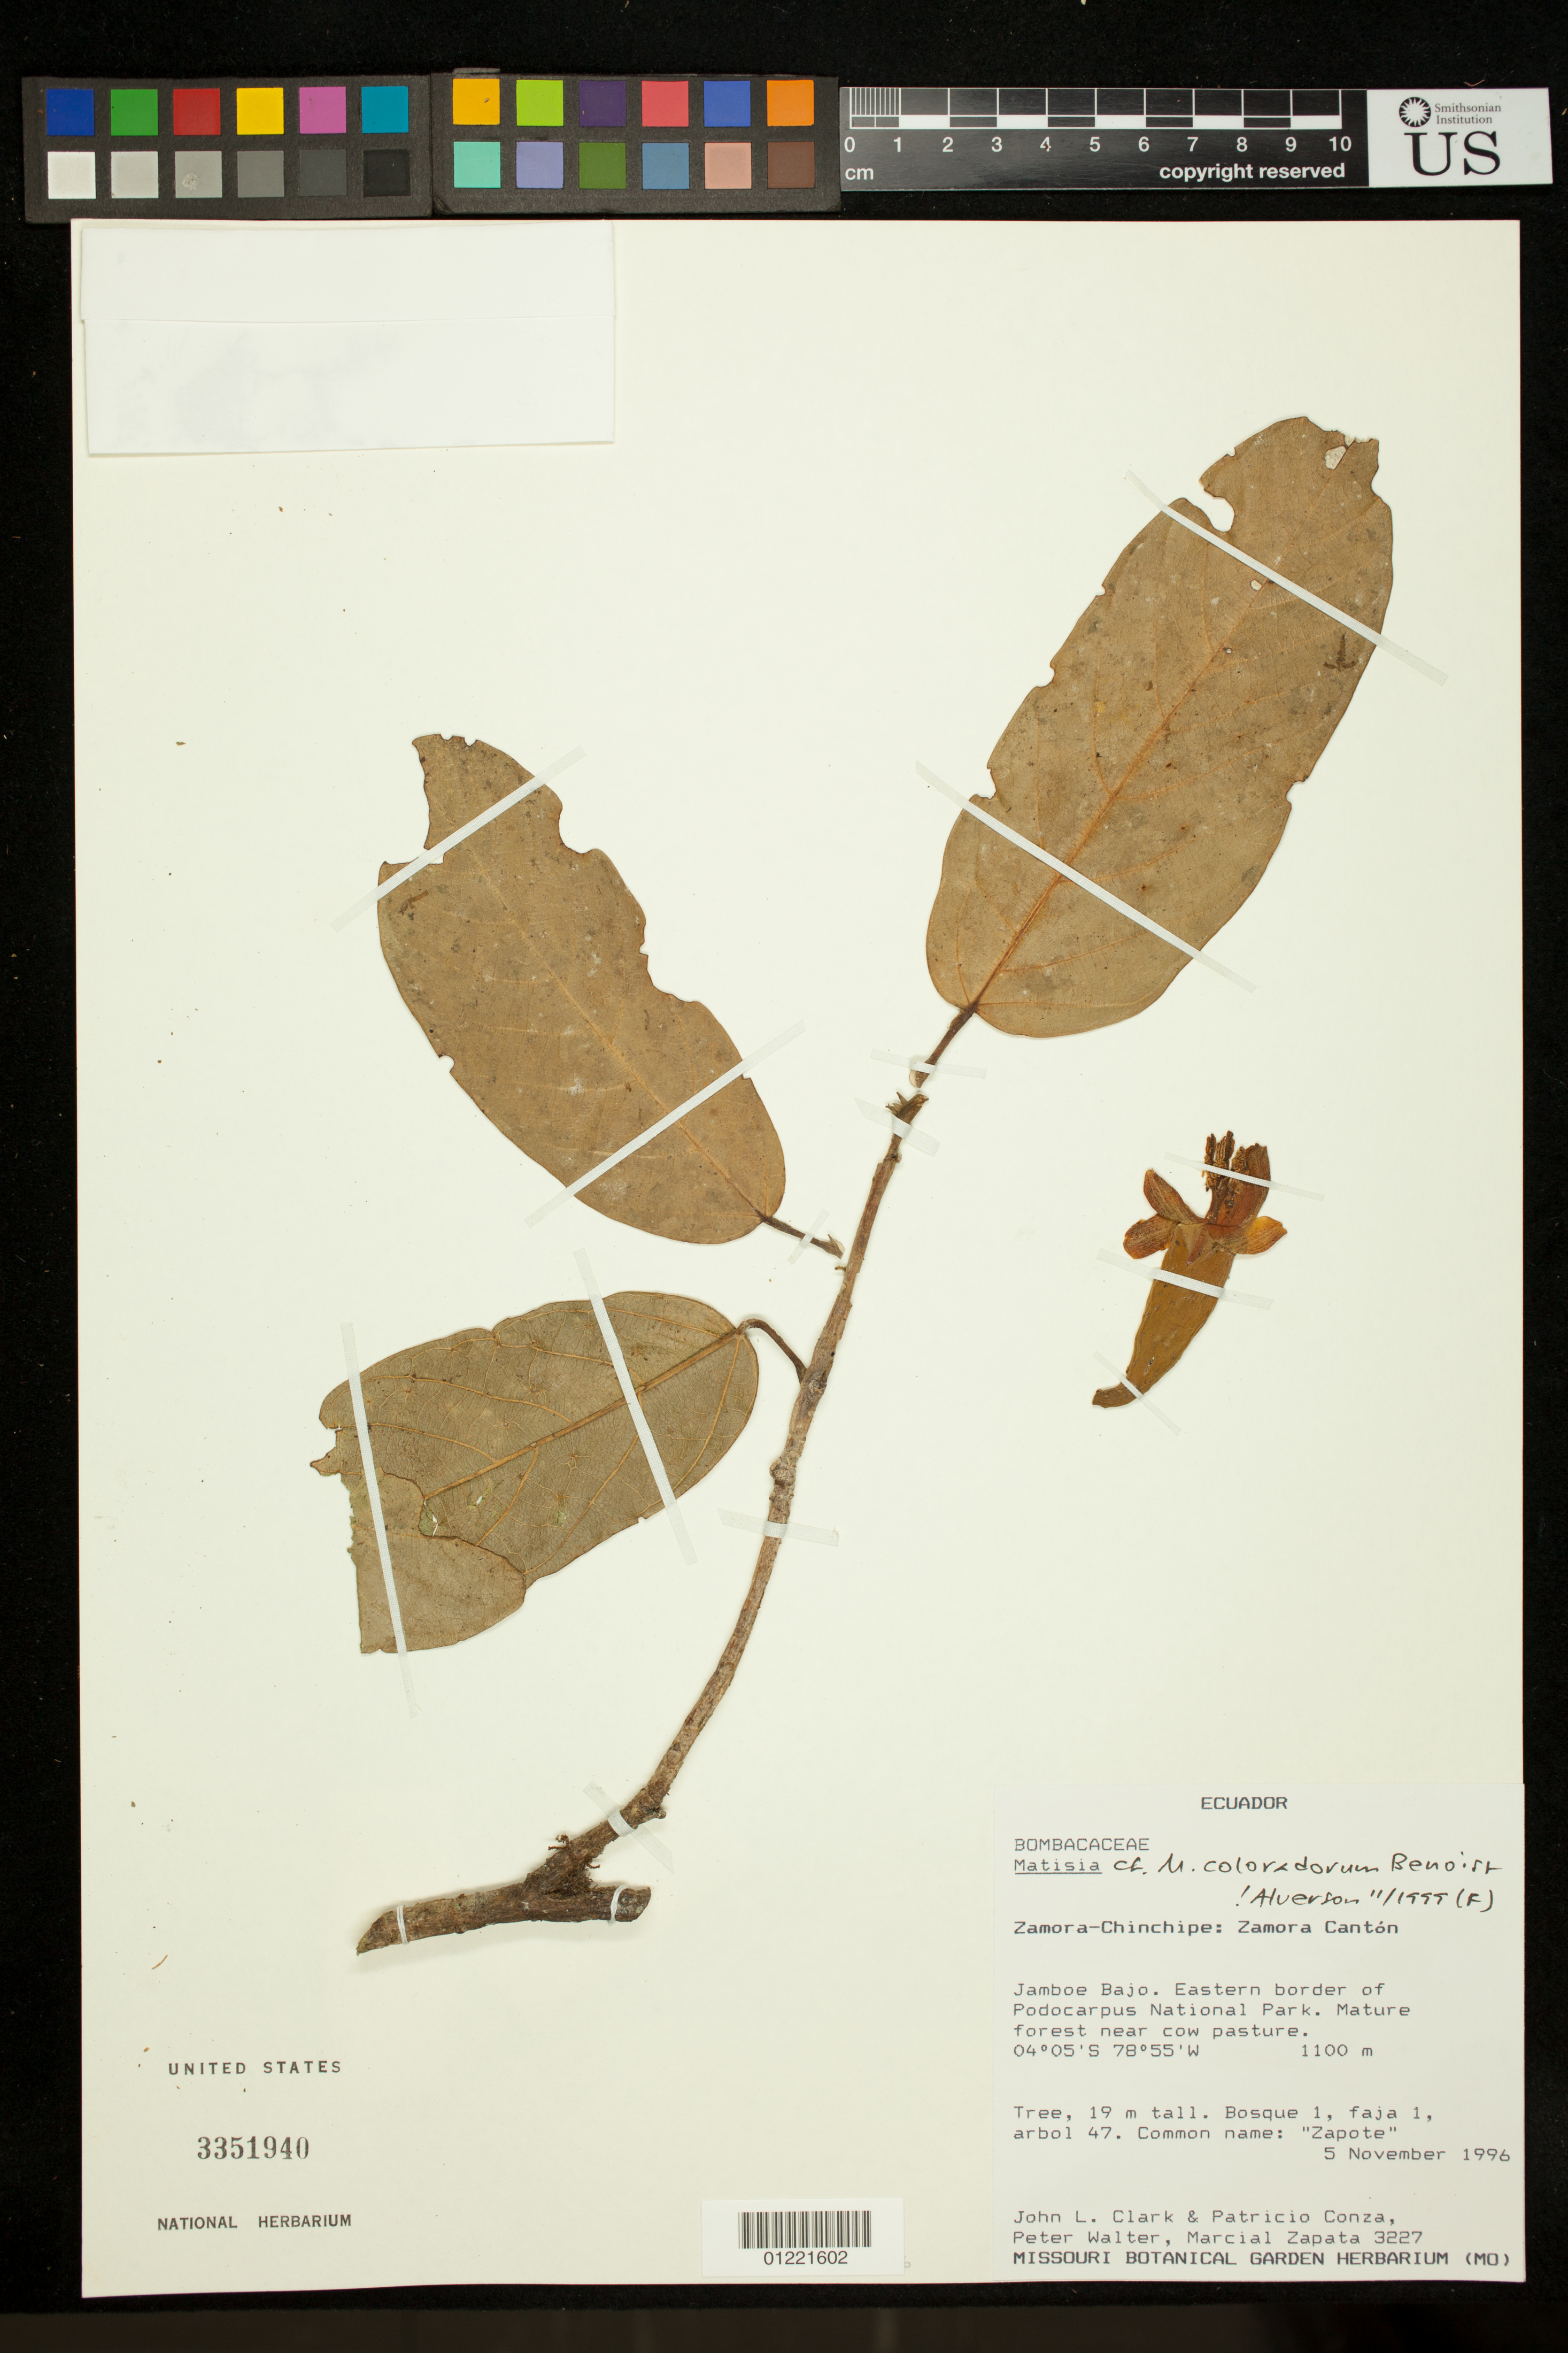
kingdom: Plantae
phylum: Tracheophyta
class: Magnoliopsida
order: Malvales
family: Malvaceae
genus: Matisia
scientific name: Matisia coloradorum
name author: Benoist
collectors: J. L. Clark, P. Conza, P. Walter & M. Zapata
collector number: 3227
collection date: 1996-11-05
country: Ecuador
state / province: Zamora-Chinchipe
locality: Zamora Canton. Jamboe Bajo. Eastern border of Podocarpus National Park. Mature forest near cow pasture.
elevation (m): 1100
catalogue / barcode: US 3351940